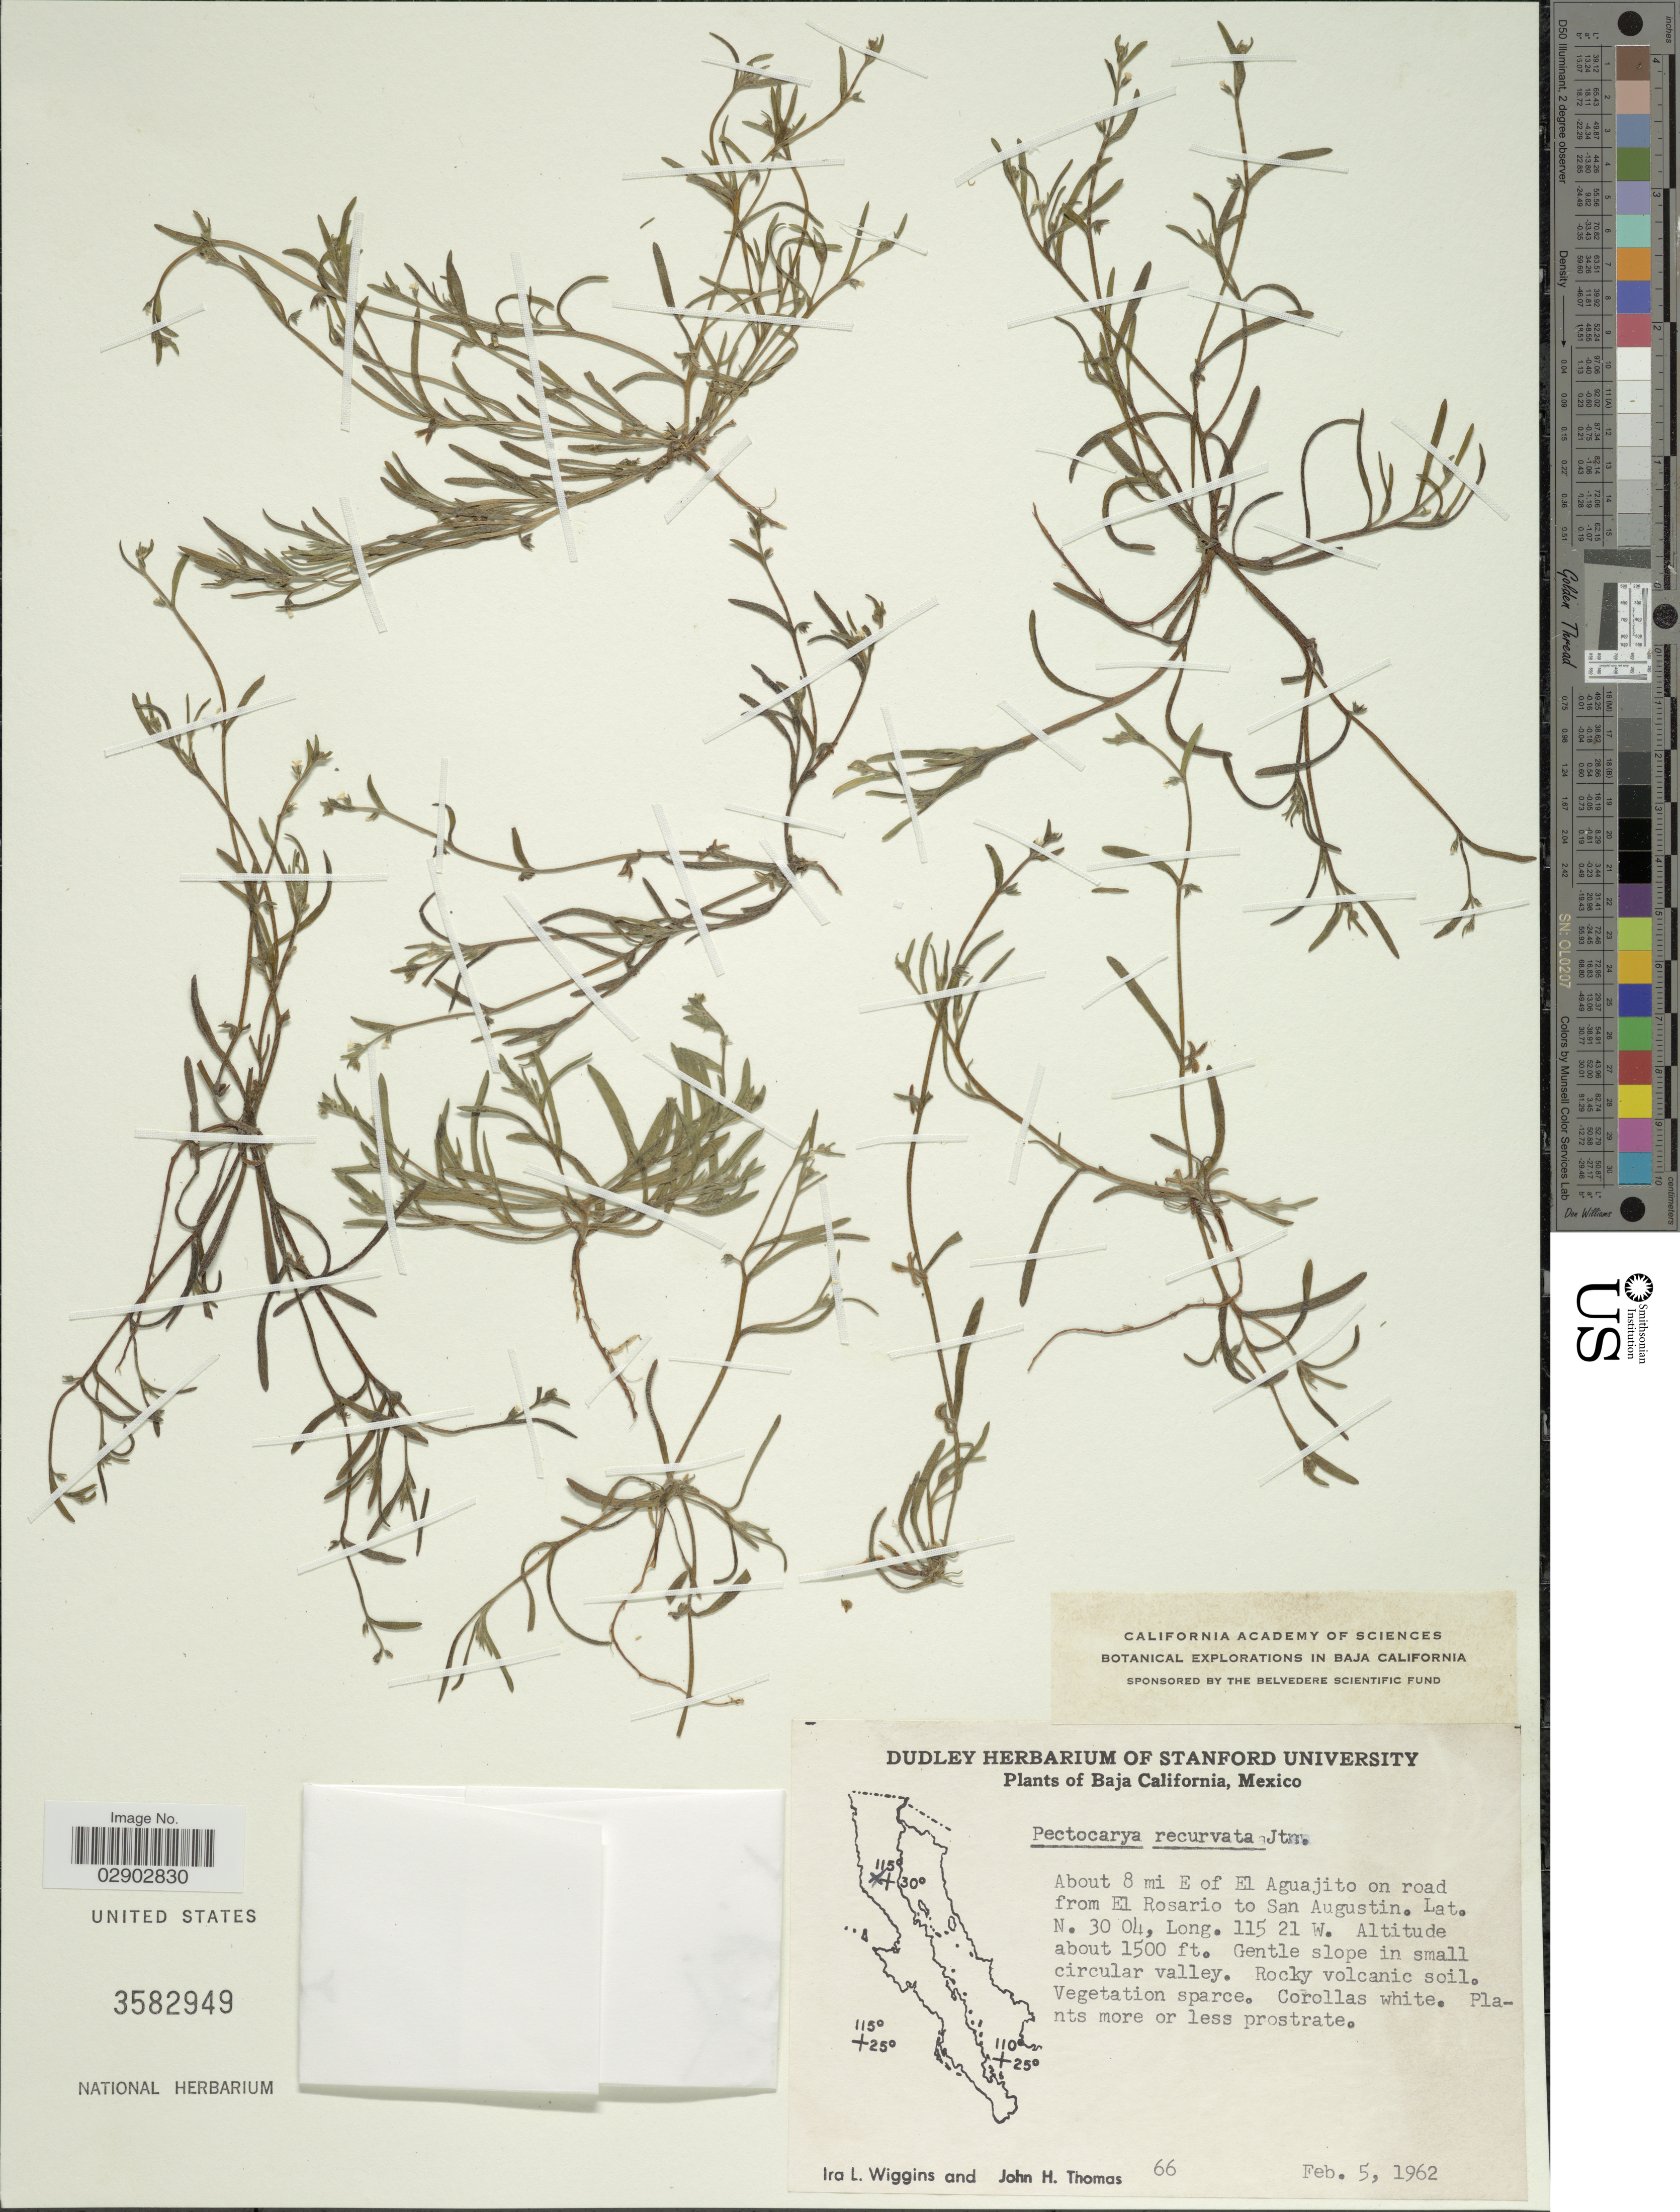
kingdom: Plantae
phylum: Tracheophyta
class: Magnoliopsida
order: Boraginales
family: Boraginaceae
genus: Pectocarya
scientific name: Pectocarya recurvata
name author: I.M. Johnst.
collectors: I. L. Wiggins & J. H. Thomas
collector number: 66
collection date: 1962-02-05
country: Mexico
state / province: Baja California Norte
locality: About 8 mi E of El Aguajito on road from el Rosario to San Augustin.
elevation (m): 457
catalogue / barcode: US 3582949